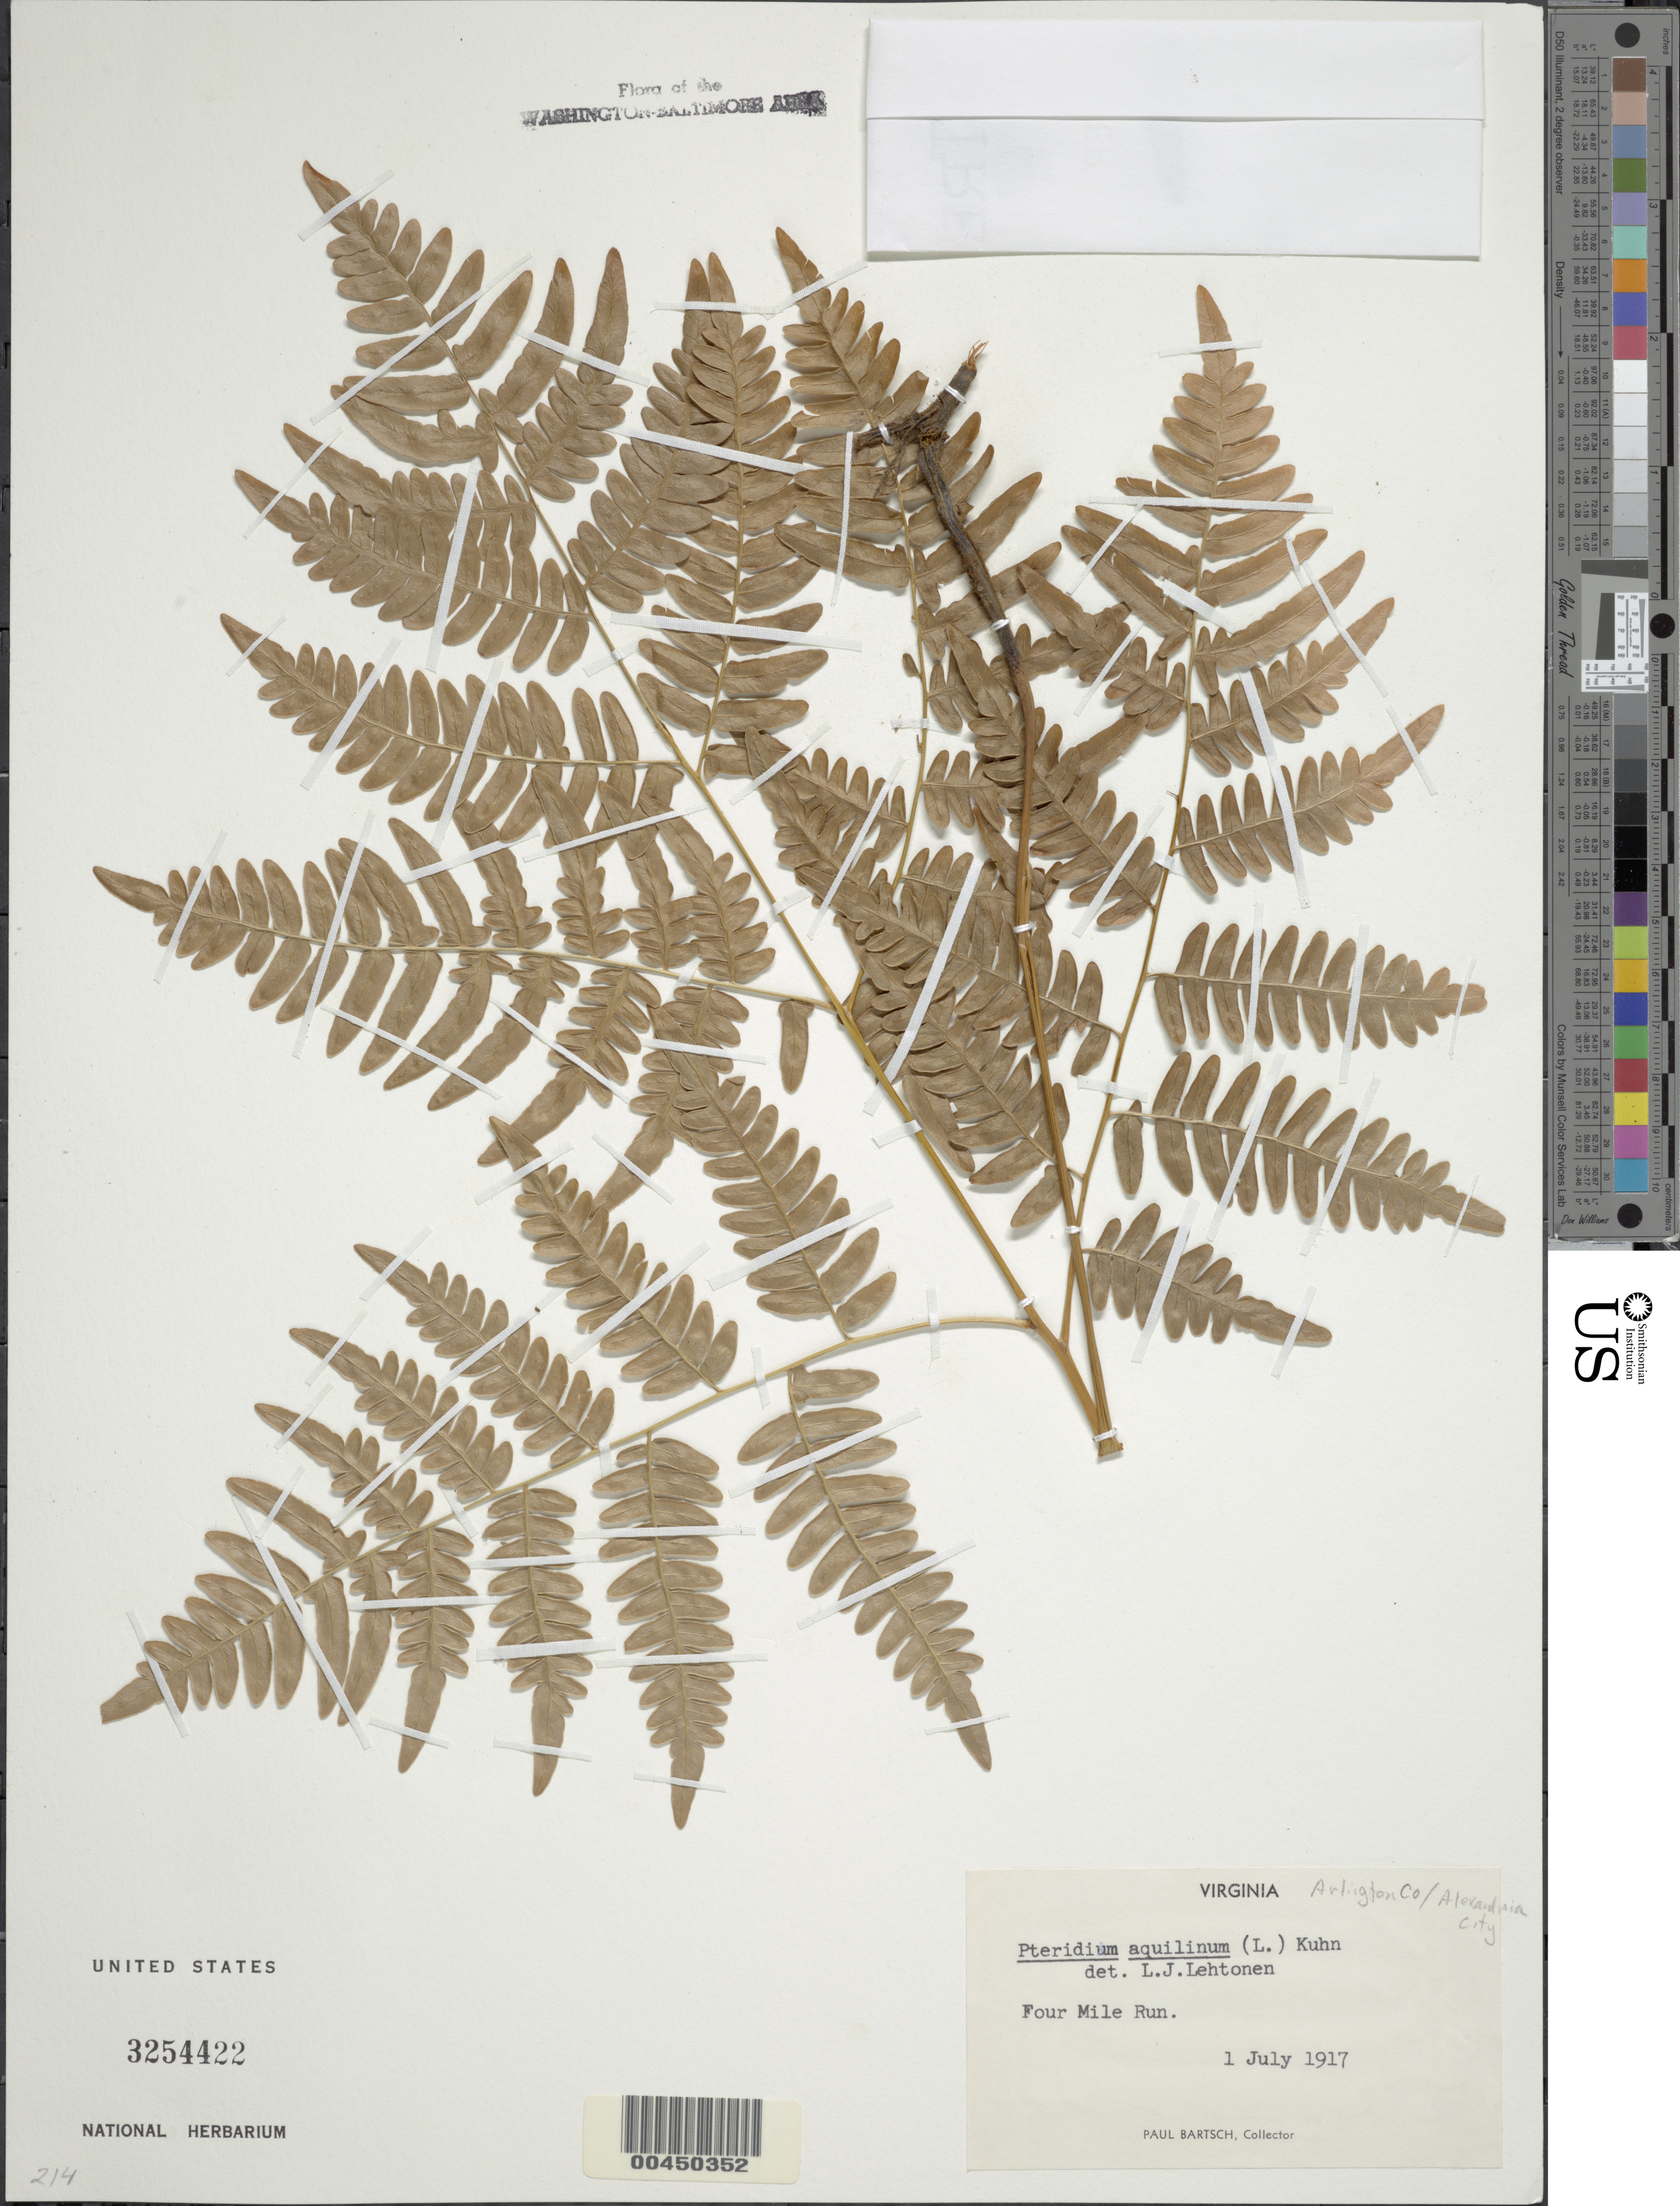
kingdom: Plantae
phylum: Tracheophyta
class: Polypodiopsida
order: Polypodiales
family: Dennstaedtiaceae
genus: Pteridium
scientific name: Pteridium aquilinum var. latiusculum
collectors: P. Bartsch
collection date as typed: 01 Jul 1917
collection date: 1917-07-01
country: United States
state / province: Virginia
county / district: Arlington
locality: Four Mile Run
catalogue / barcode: US 3254422